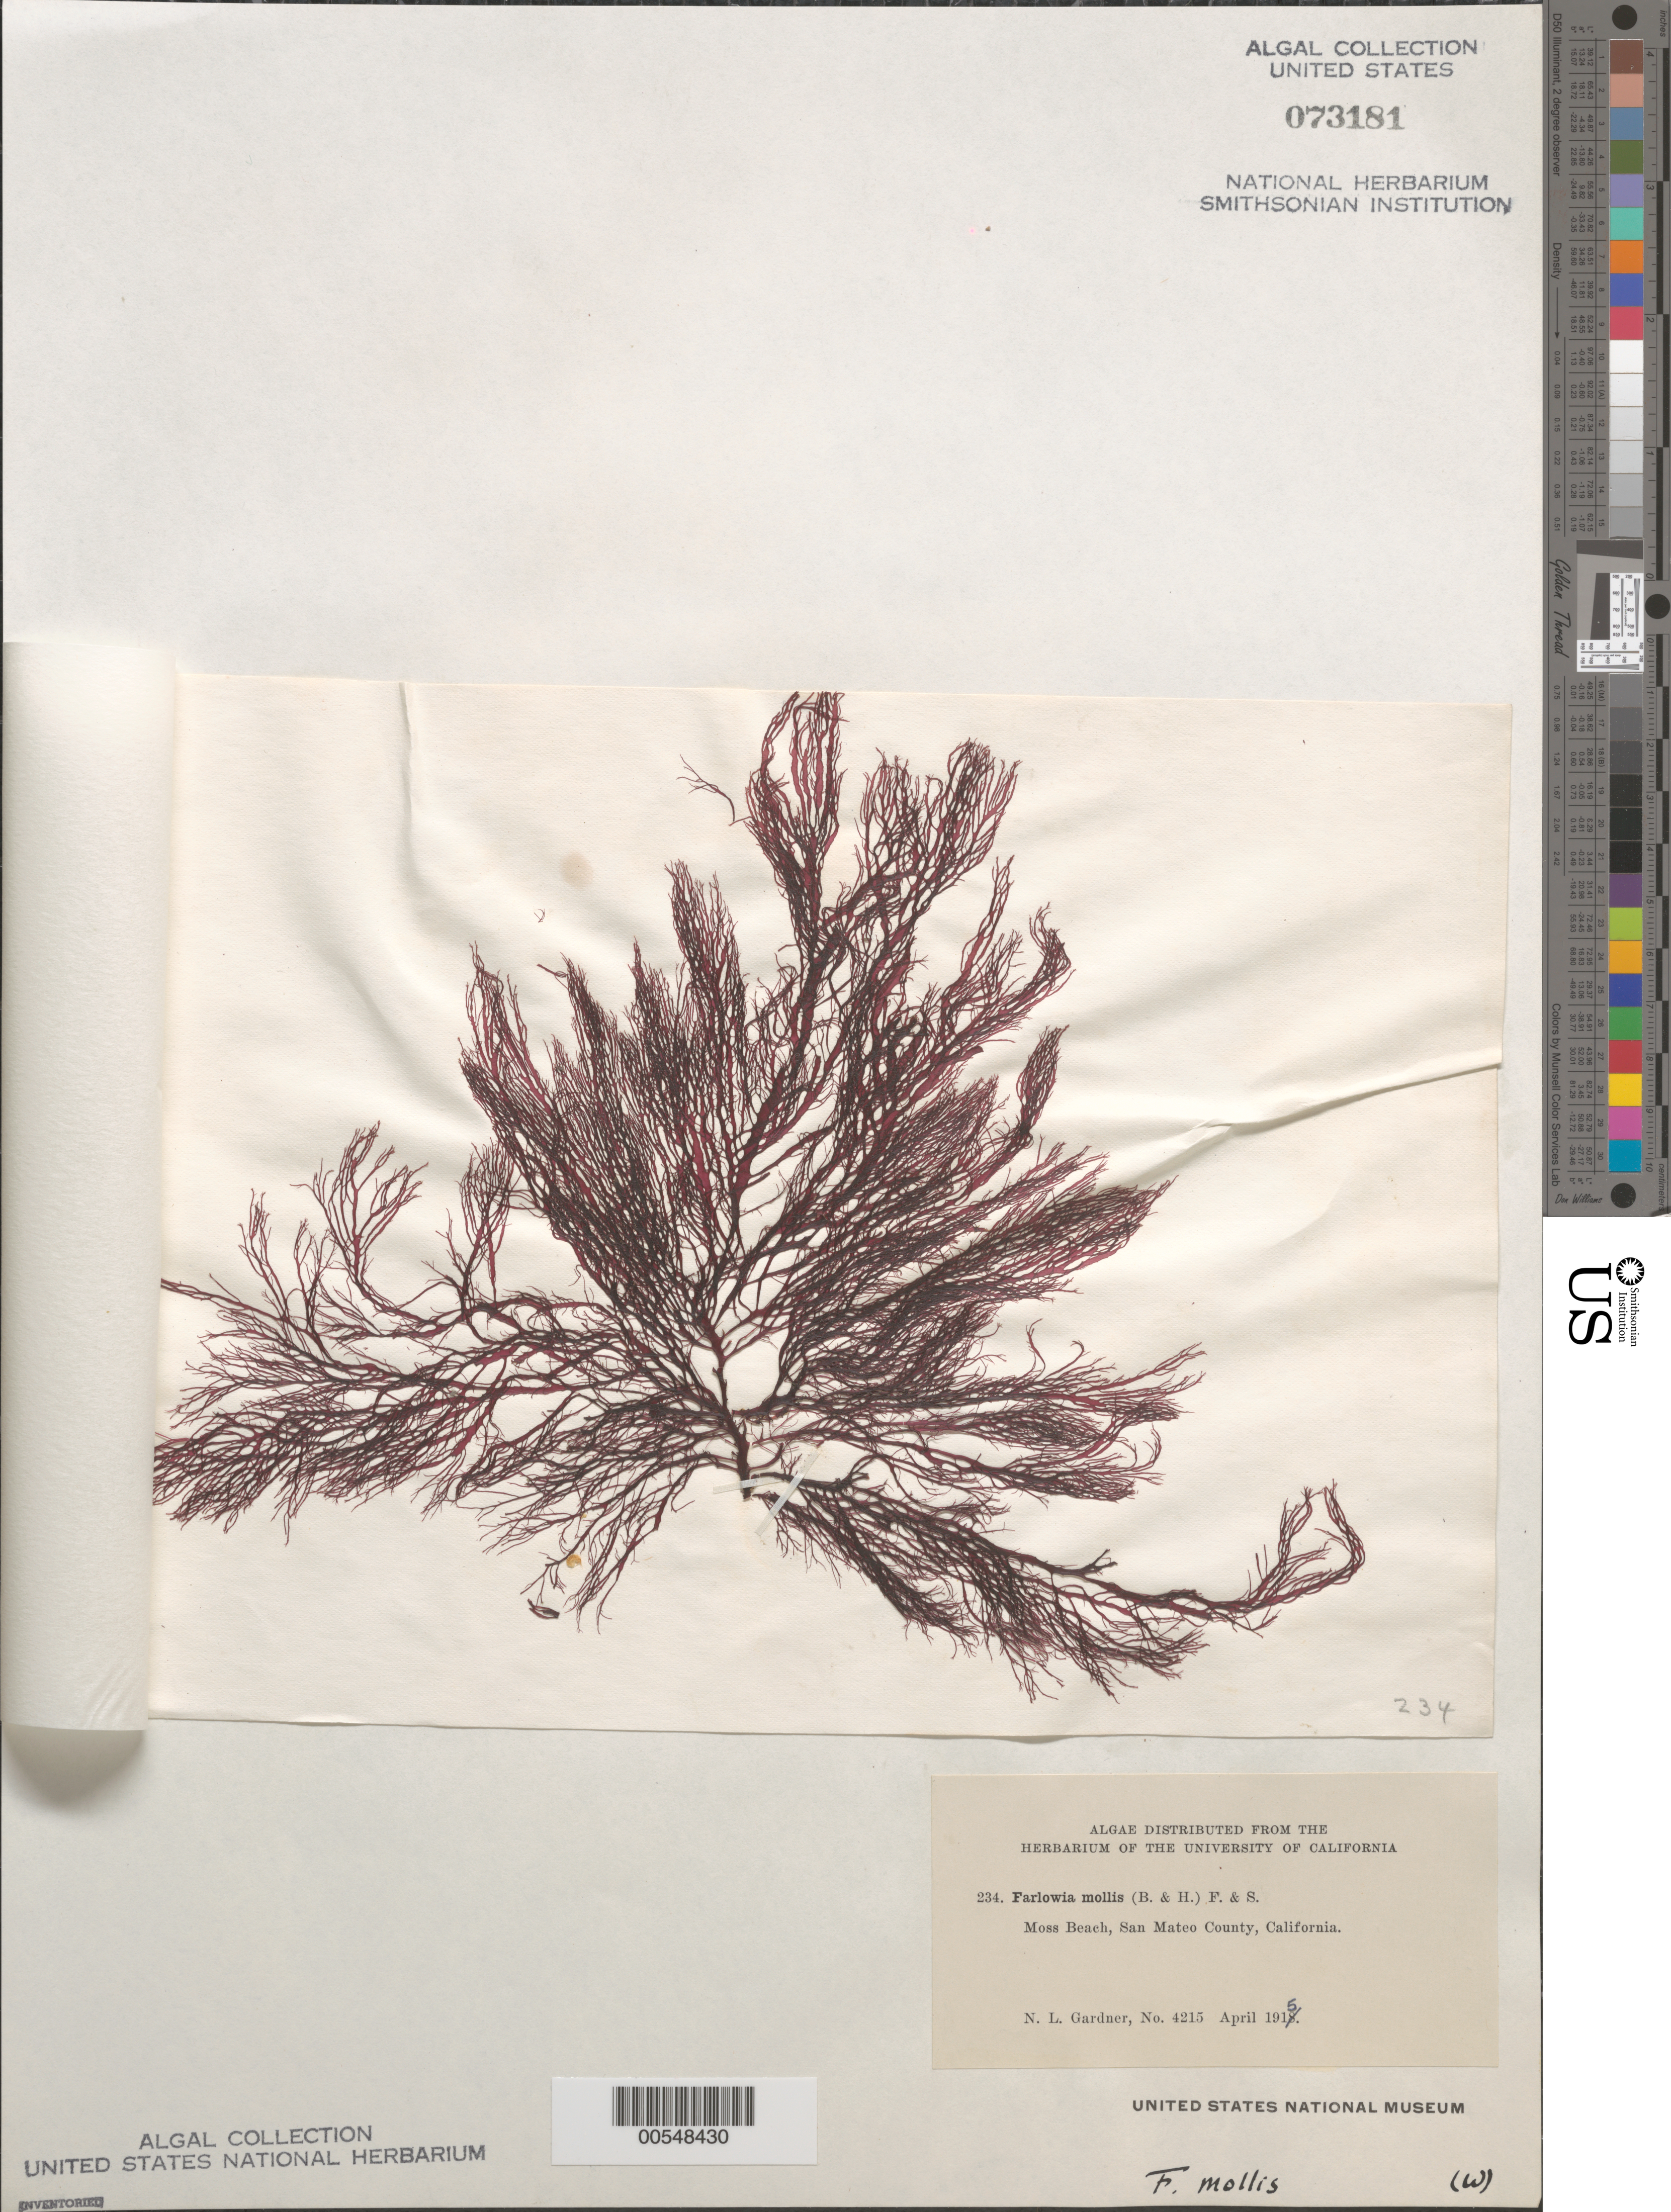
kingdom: Plantae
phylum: Rhodophyta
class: Florideophyceae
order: Gigartinales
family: Dumontiaceae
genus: Farlowia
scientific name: Farlowia mollis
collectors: N. Gardner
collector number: NLG 4215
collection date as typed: Apr 1915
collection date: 1915-04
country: United States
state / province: California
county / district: San Mateo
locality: Moss Beach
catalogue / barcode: US 73181